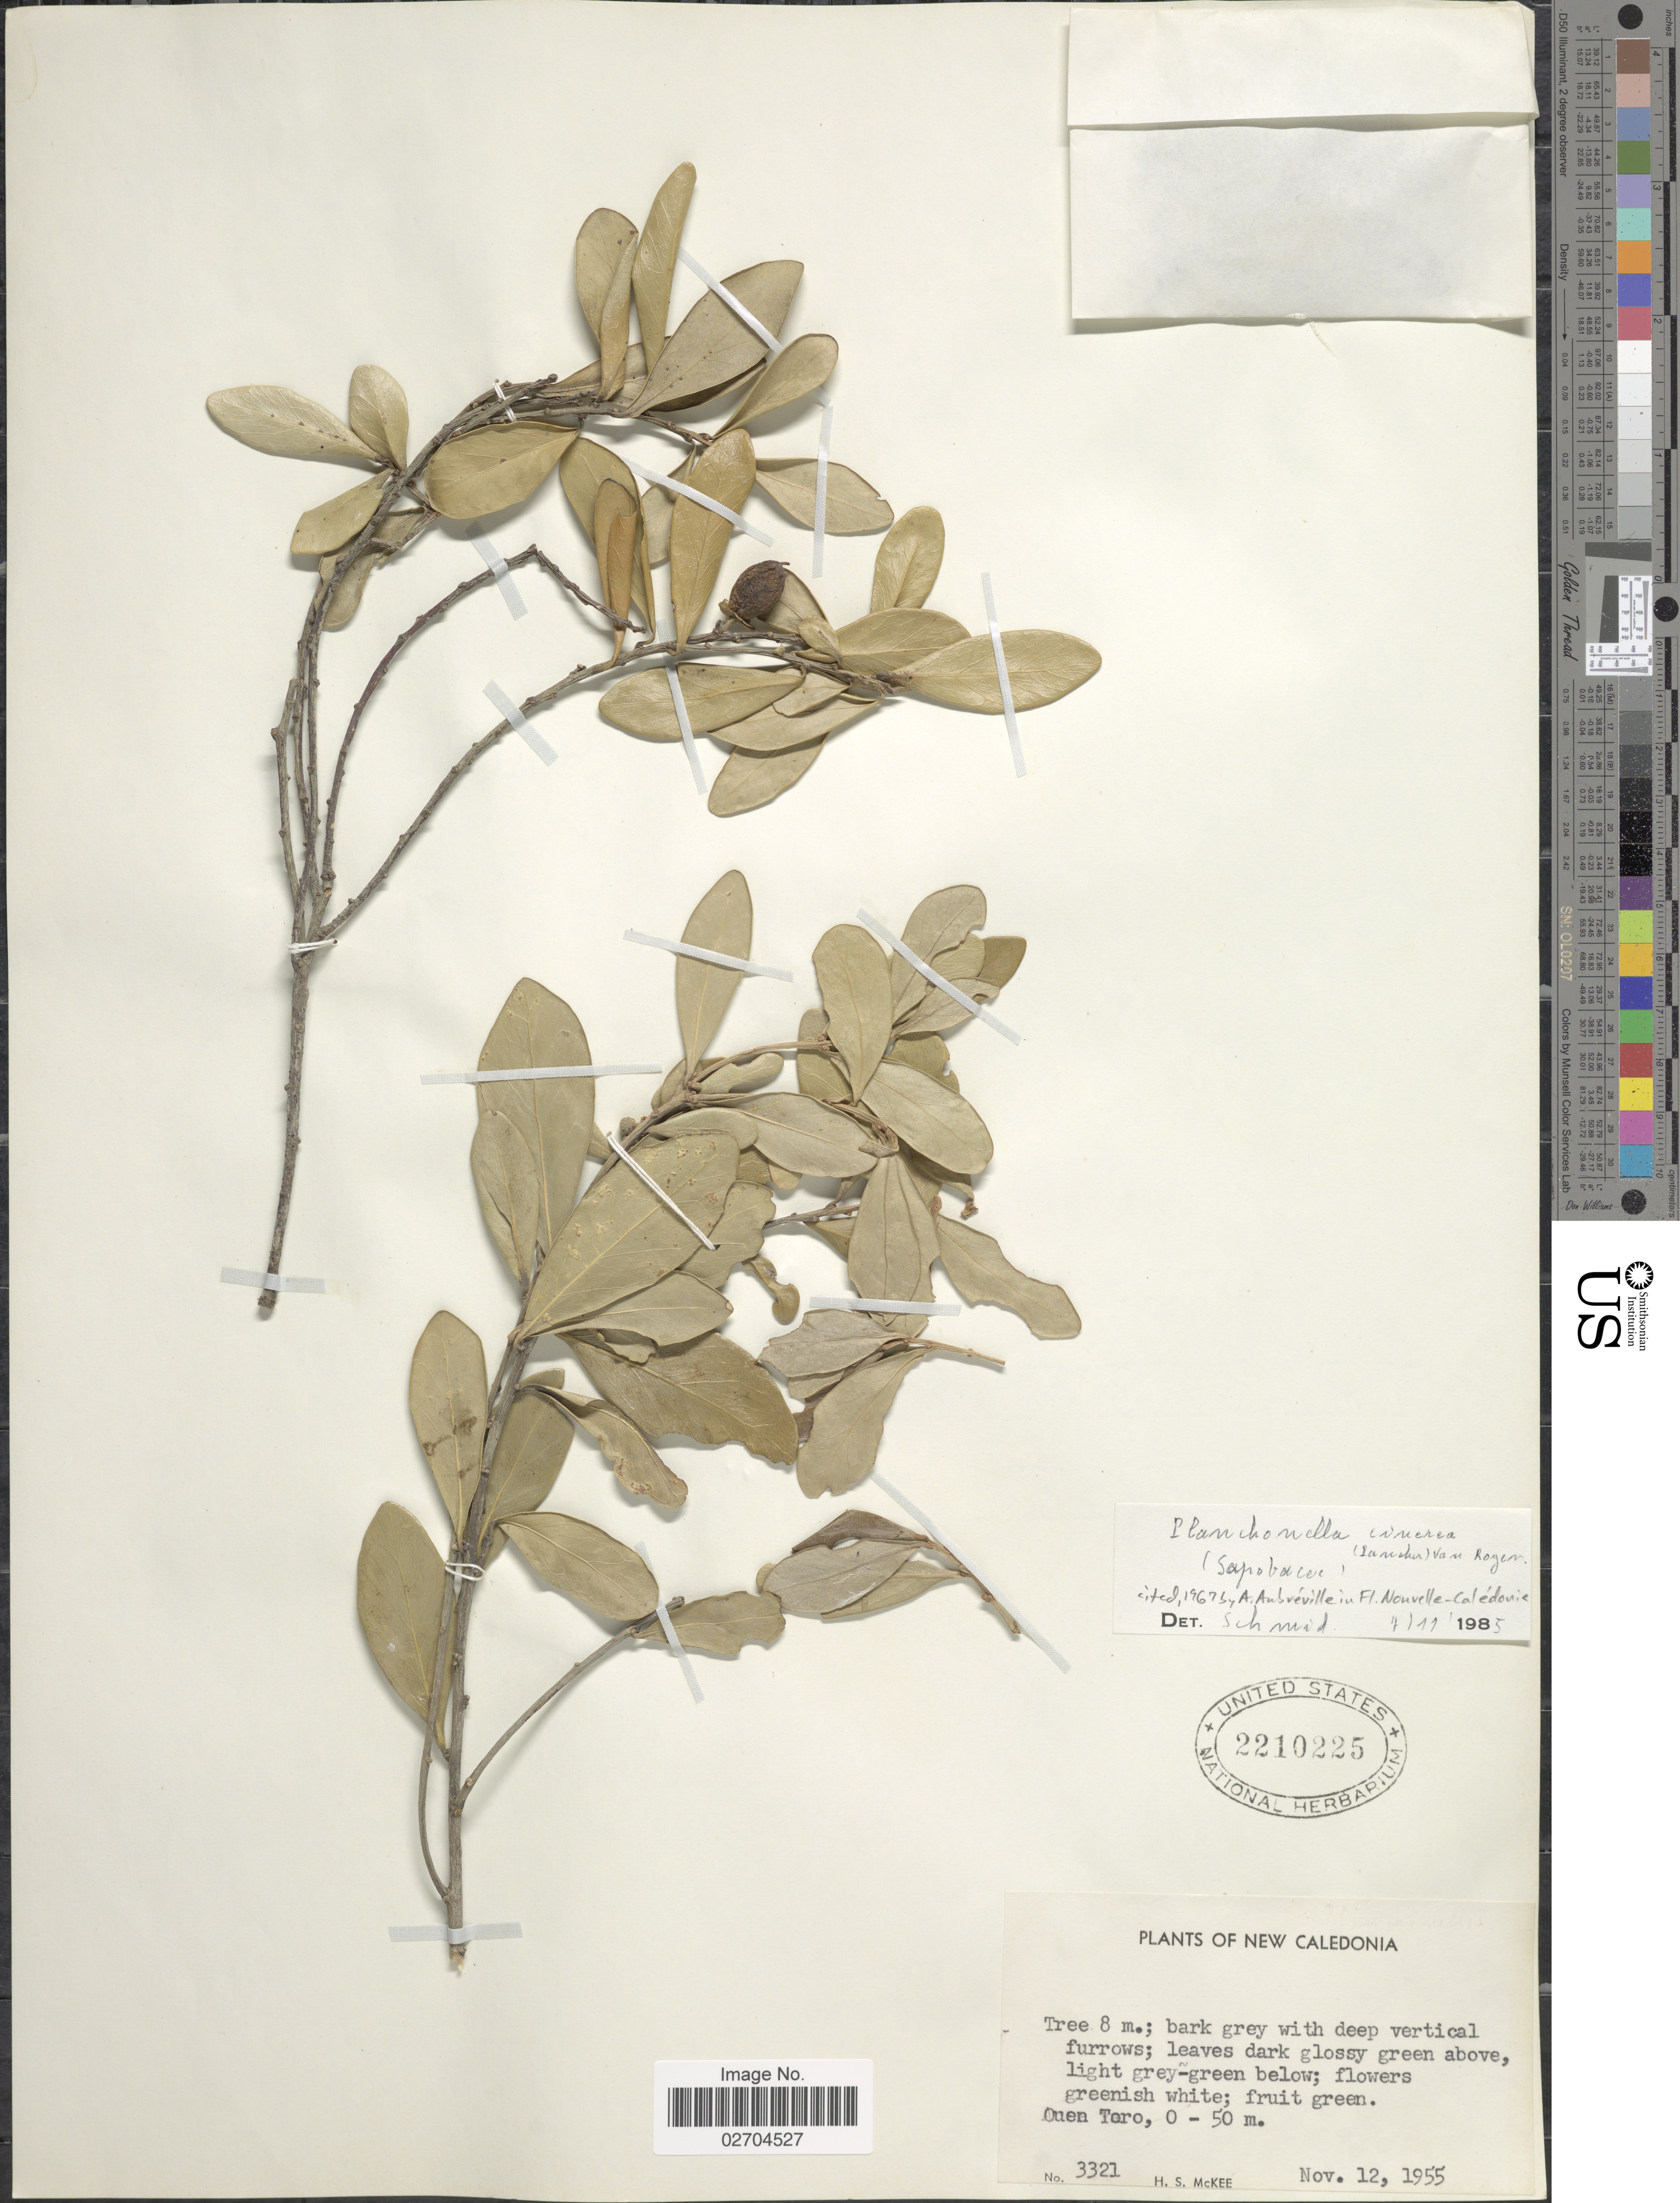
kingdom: Plantae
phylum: Tracheophyta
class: Magnoliopsida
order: Ericales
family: Sapotaceae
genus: Planchonella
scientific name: Planchonella cinerea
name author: (Pancher ex Baill.) P. Royen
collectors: H. S. McKee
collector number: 3321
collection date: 1955-11-12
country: New Caledonia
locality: Ouen Toro, New Caledonia.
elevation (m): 0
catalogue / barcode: US 2210225